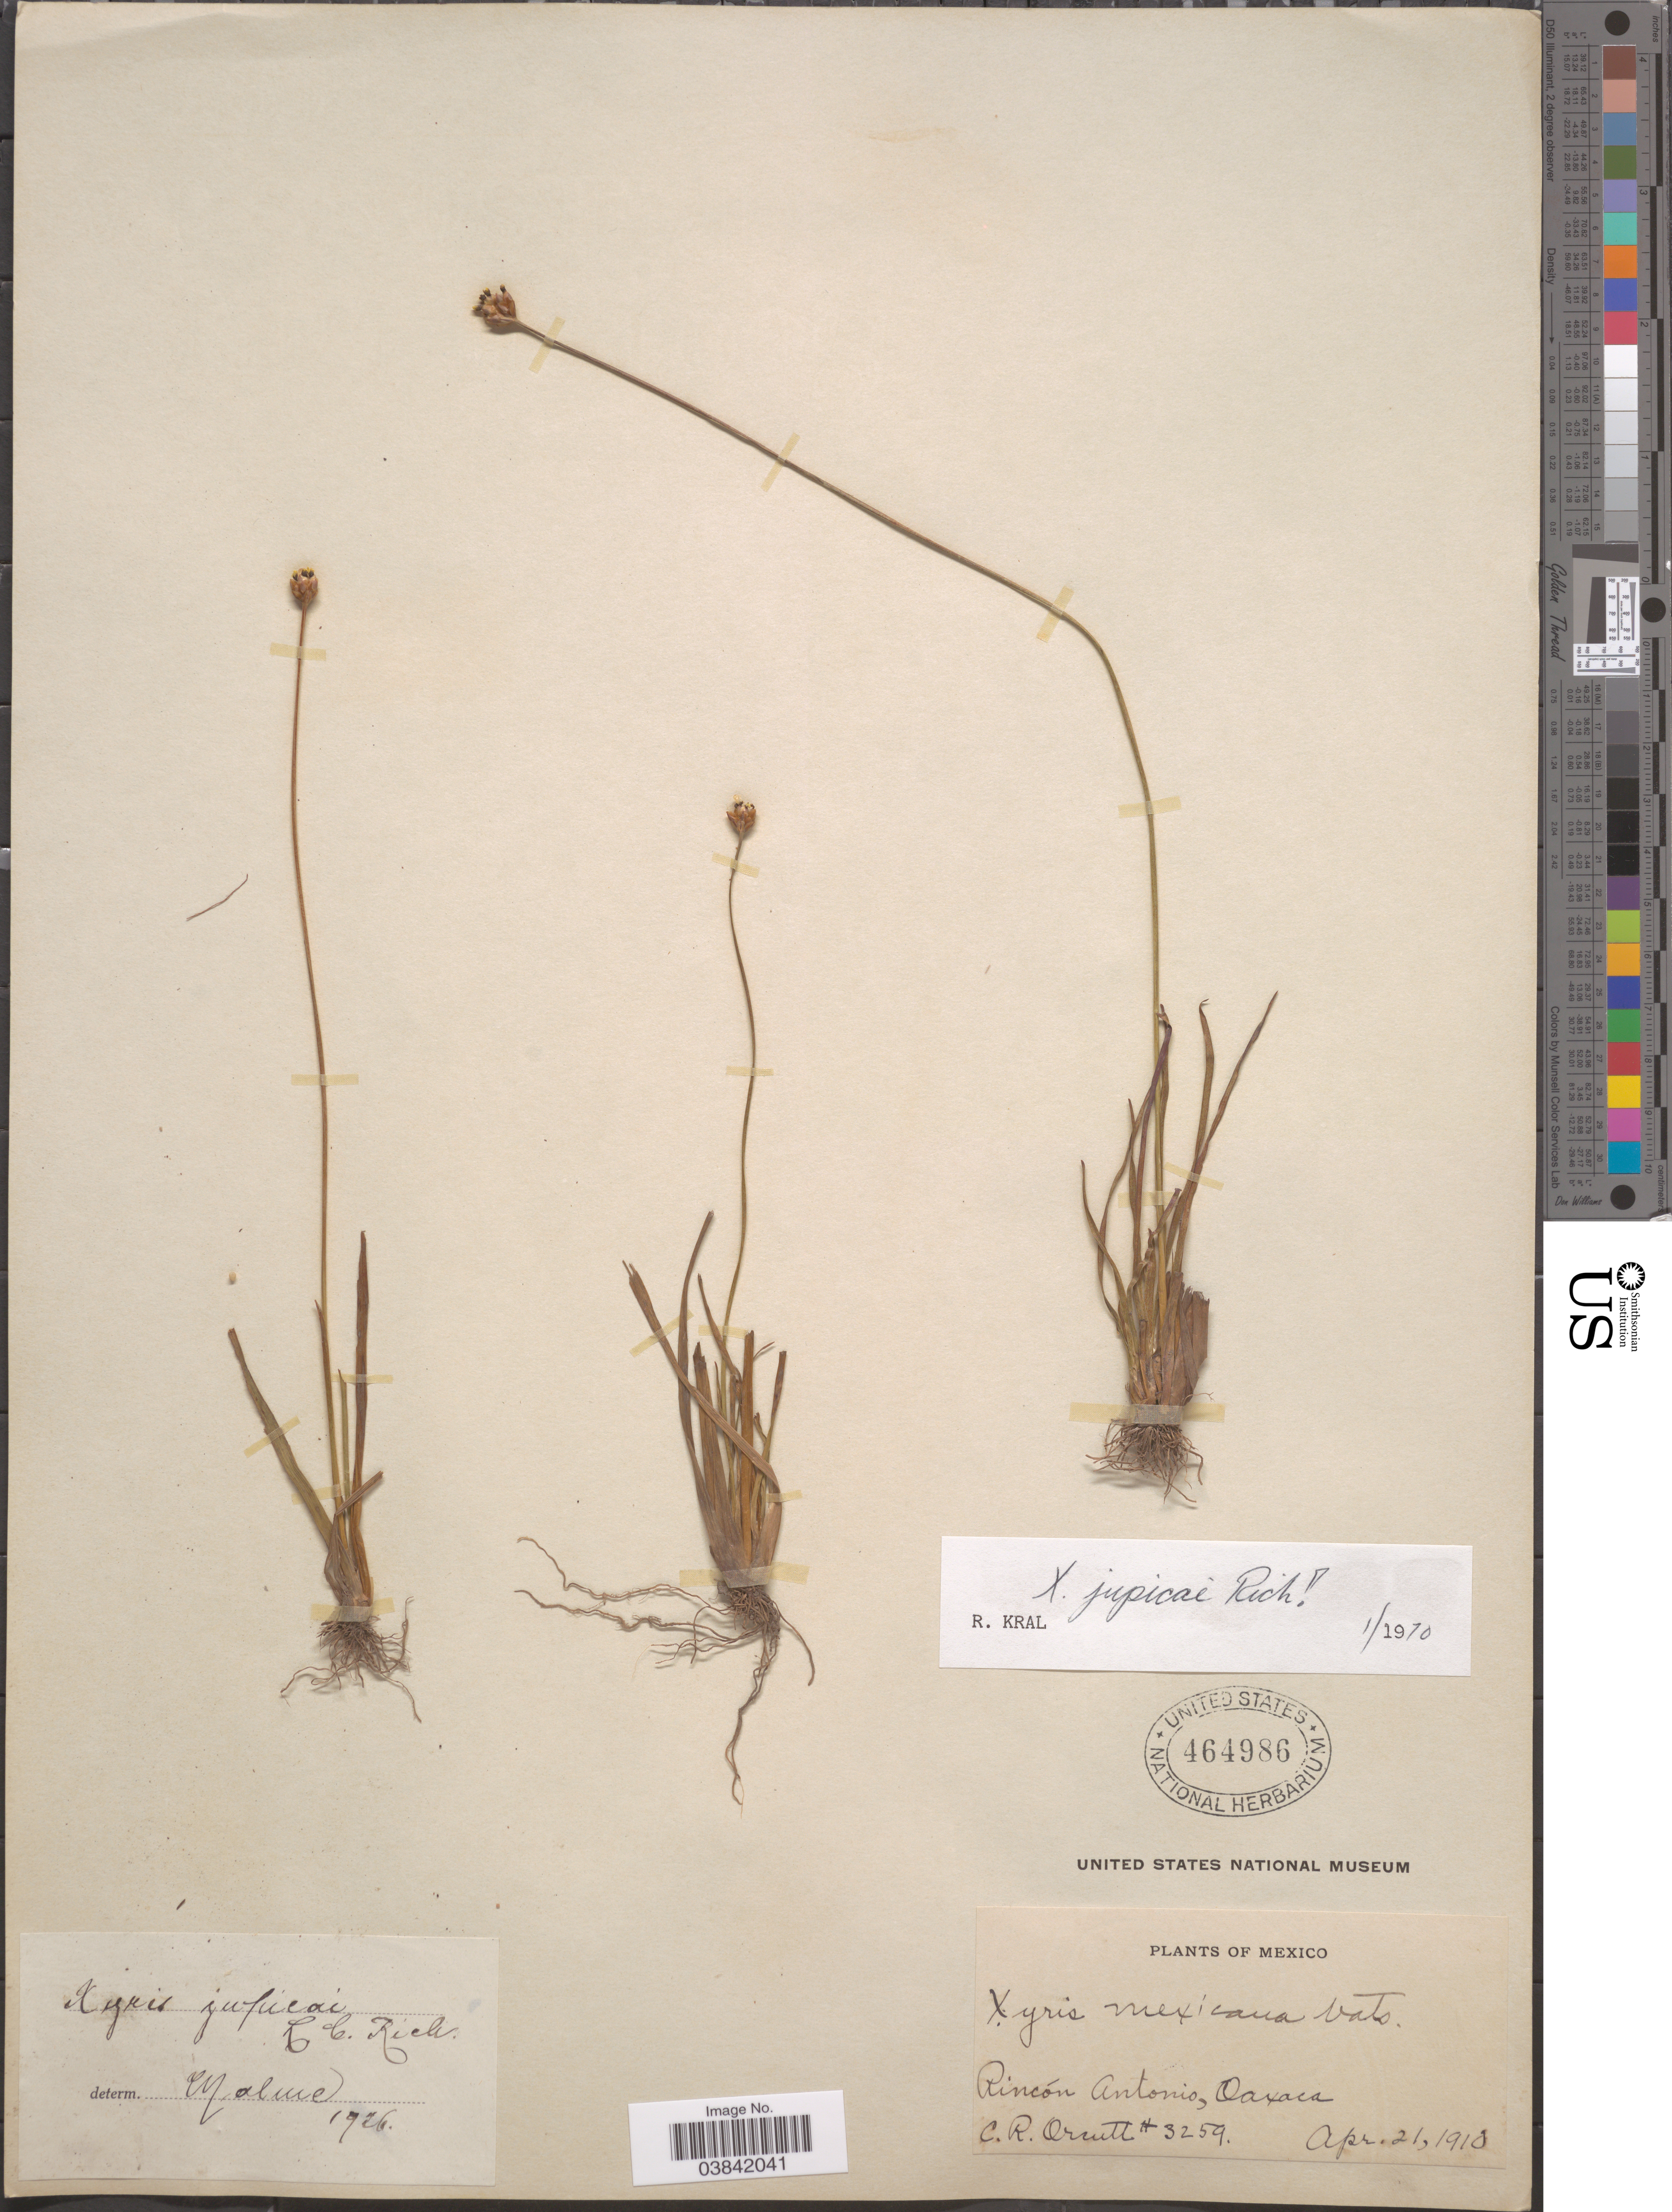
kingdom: Plantae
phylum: Tracheophyta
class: Liliopsida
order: Poales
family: Xyridaceae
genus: Xyris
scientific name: Xyris jupicai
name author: Rich.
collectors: C. R. Orcutt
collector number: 3259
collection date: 1910-04-21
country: Mexico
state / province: Oaxaca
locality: Rincón Antonio.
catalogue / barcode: US 464986